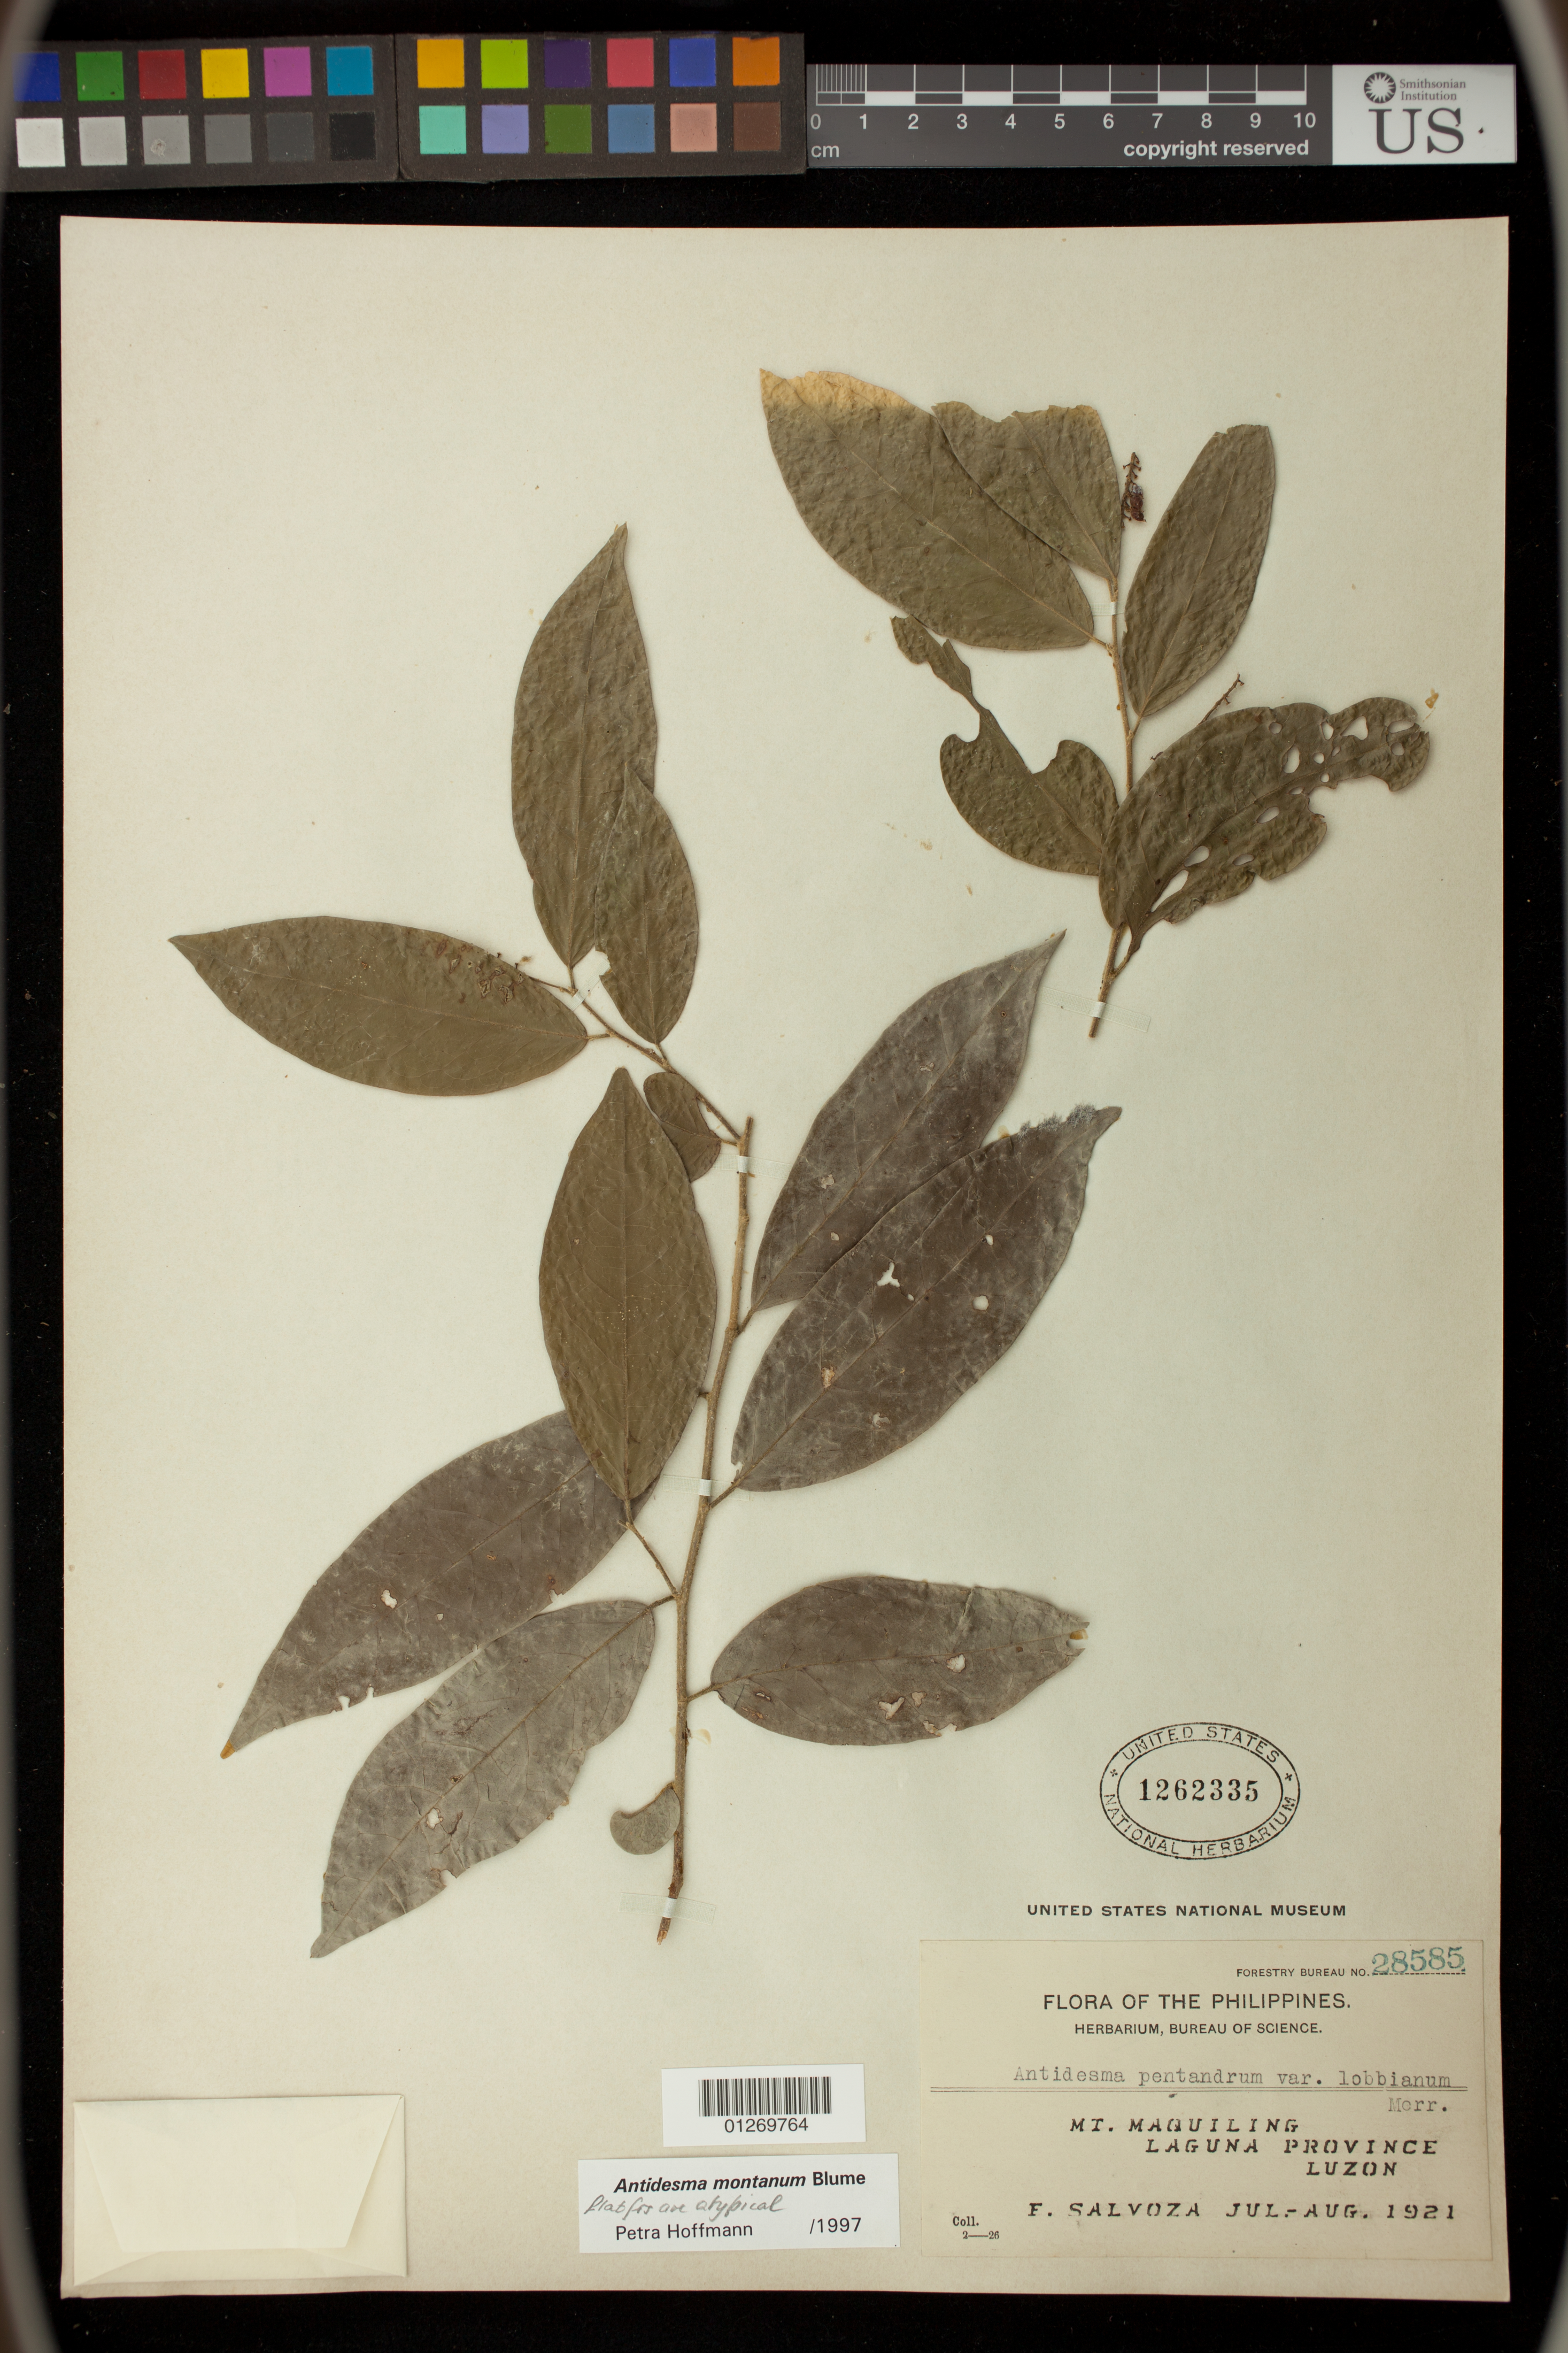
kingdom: Plantae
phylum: Tracheophyta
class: Magnoliopsida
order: Malpighiales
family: Phyllanthaceae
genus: Antidesma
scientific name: Antidesma montanum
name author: Blume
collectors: F. Salvoza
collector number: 28585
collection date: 1921-07/1921-08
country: Philippines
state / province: Calabarzon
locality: Mt. Maquiling, Laguna Province, Luzon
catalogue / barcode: US 1262335